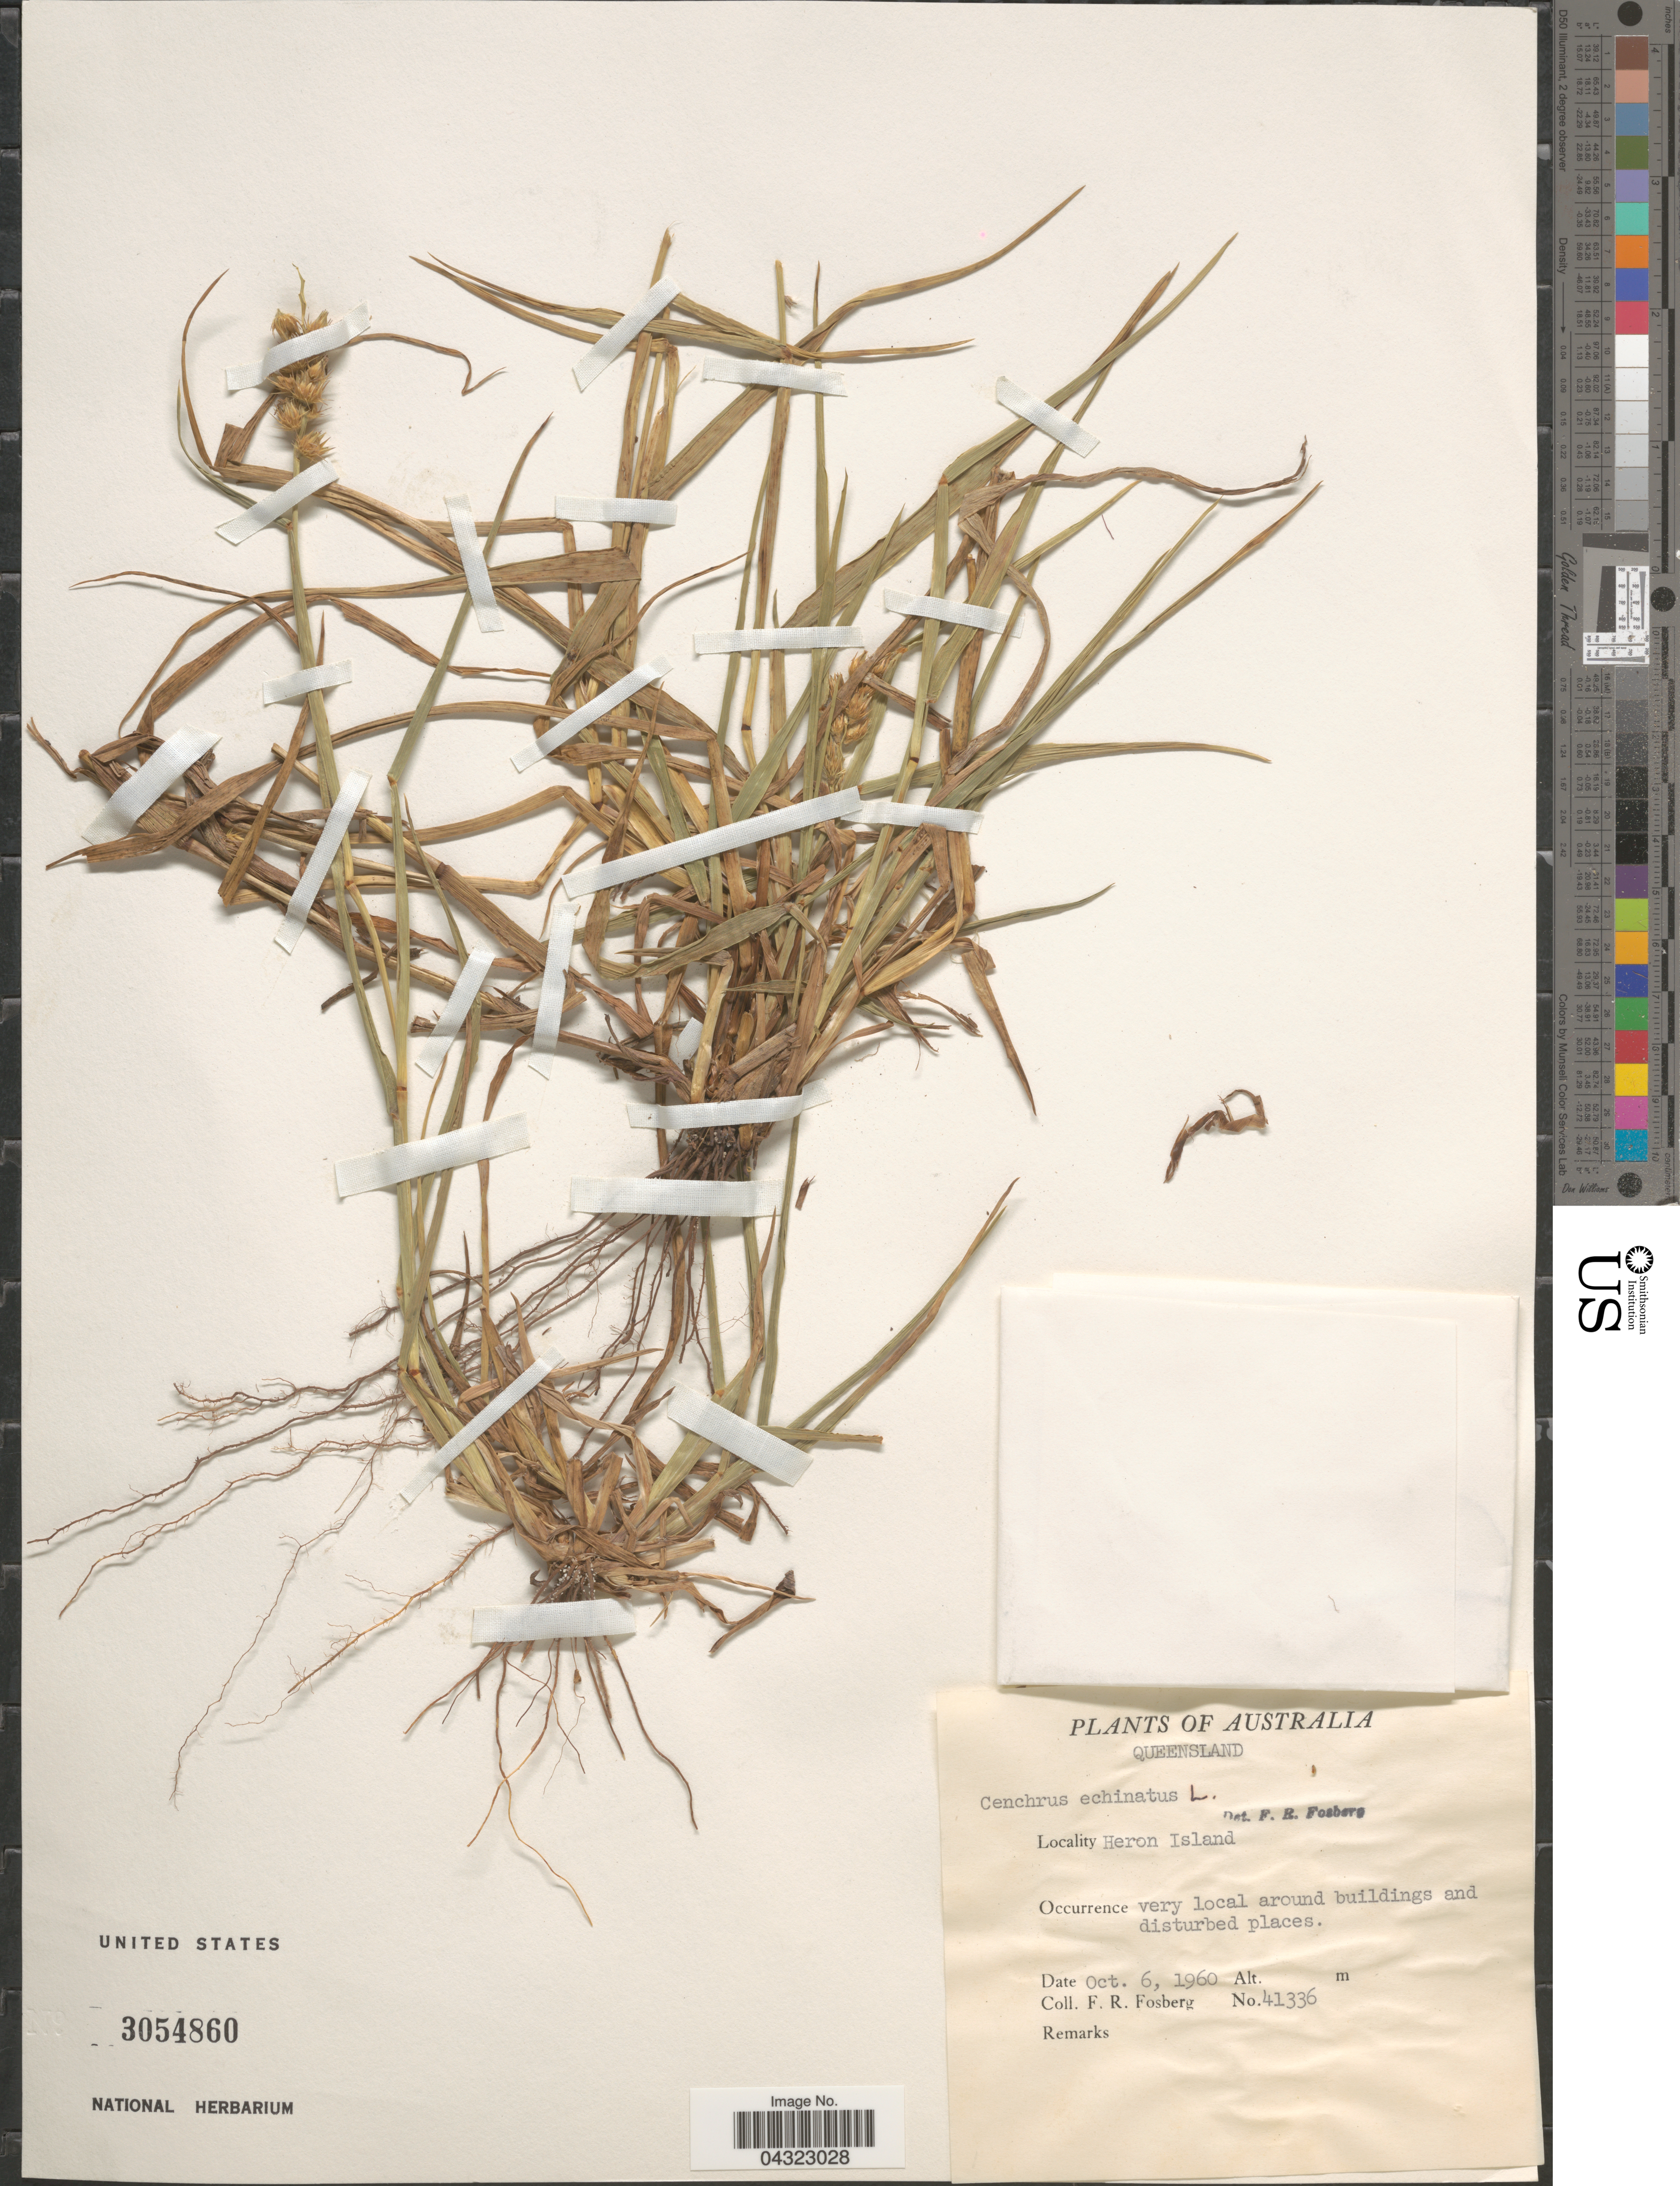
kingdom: Plantae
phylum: Tracheophyta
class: Liliopsida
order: Poales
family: Poaceae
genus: Cenchrus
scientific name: Cenchrus echinatus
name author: L.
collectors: F. R. Fosberg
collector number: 41336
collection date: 1960-10-06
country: Australia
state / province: Queensland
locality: Heron Island.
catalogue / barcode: US 3054860